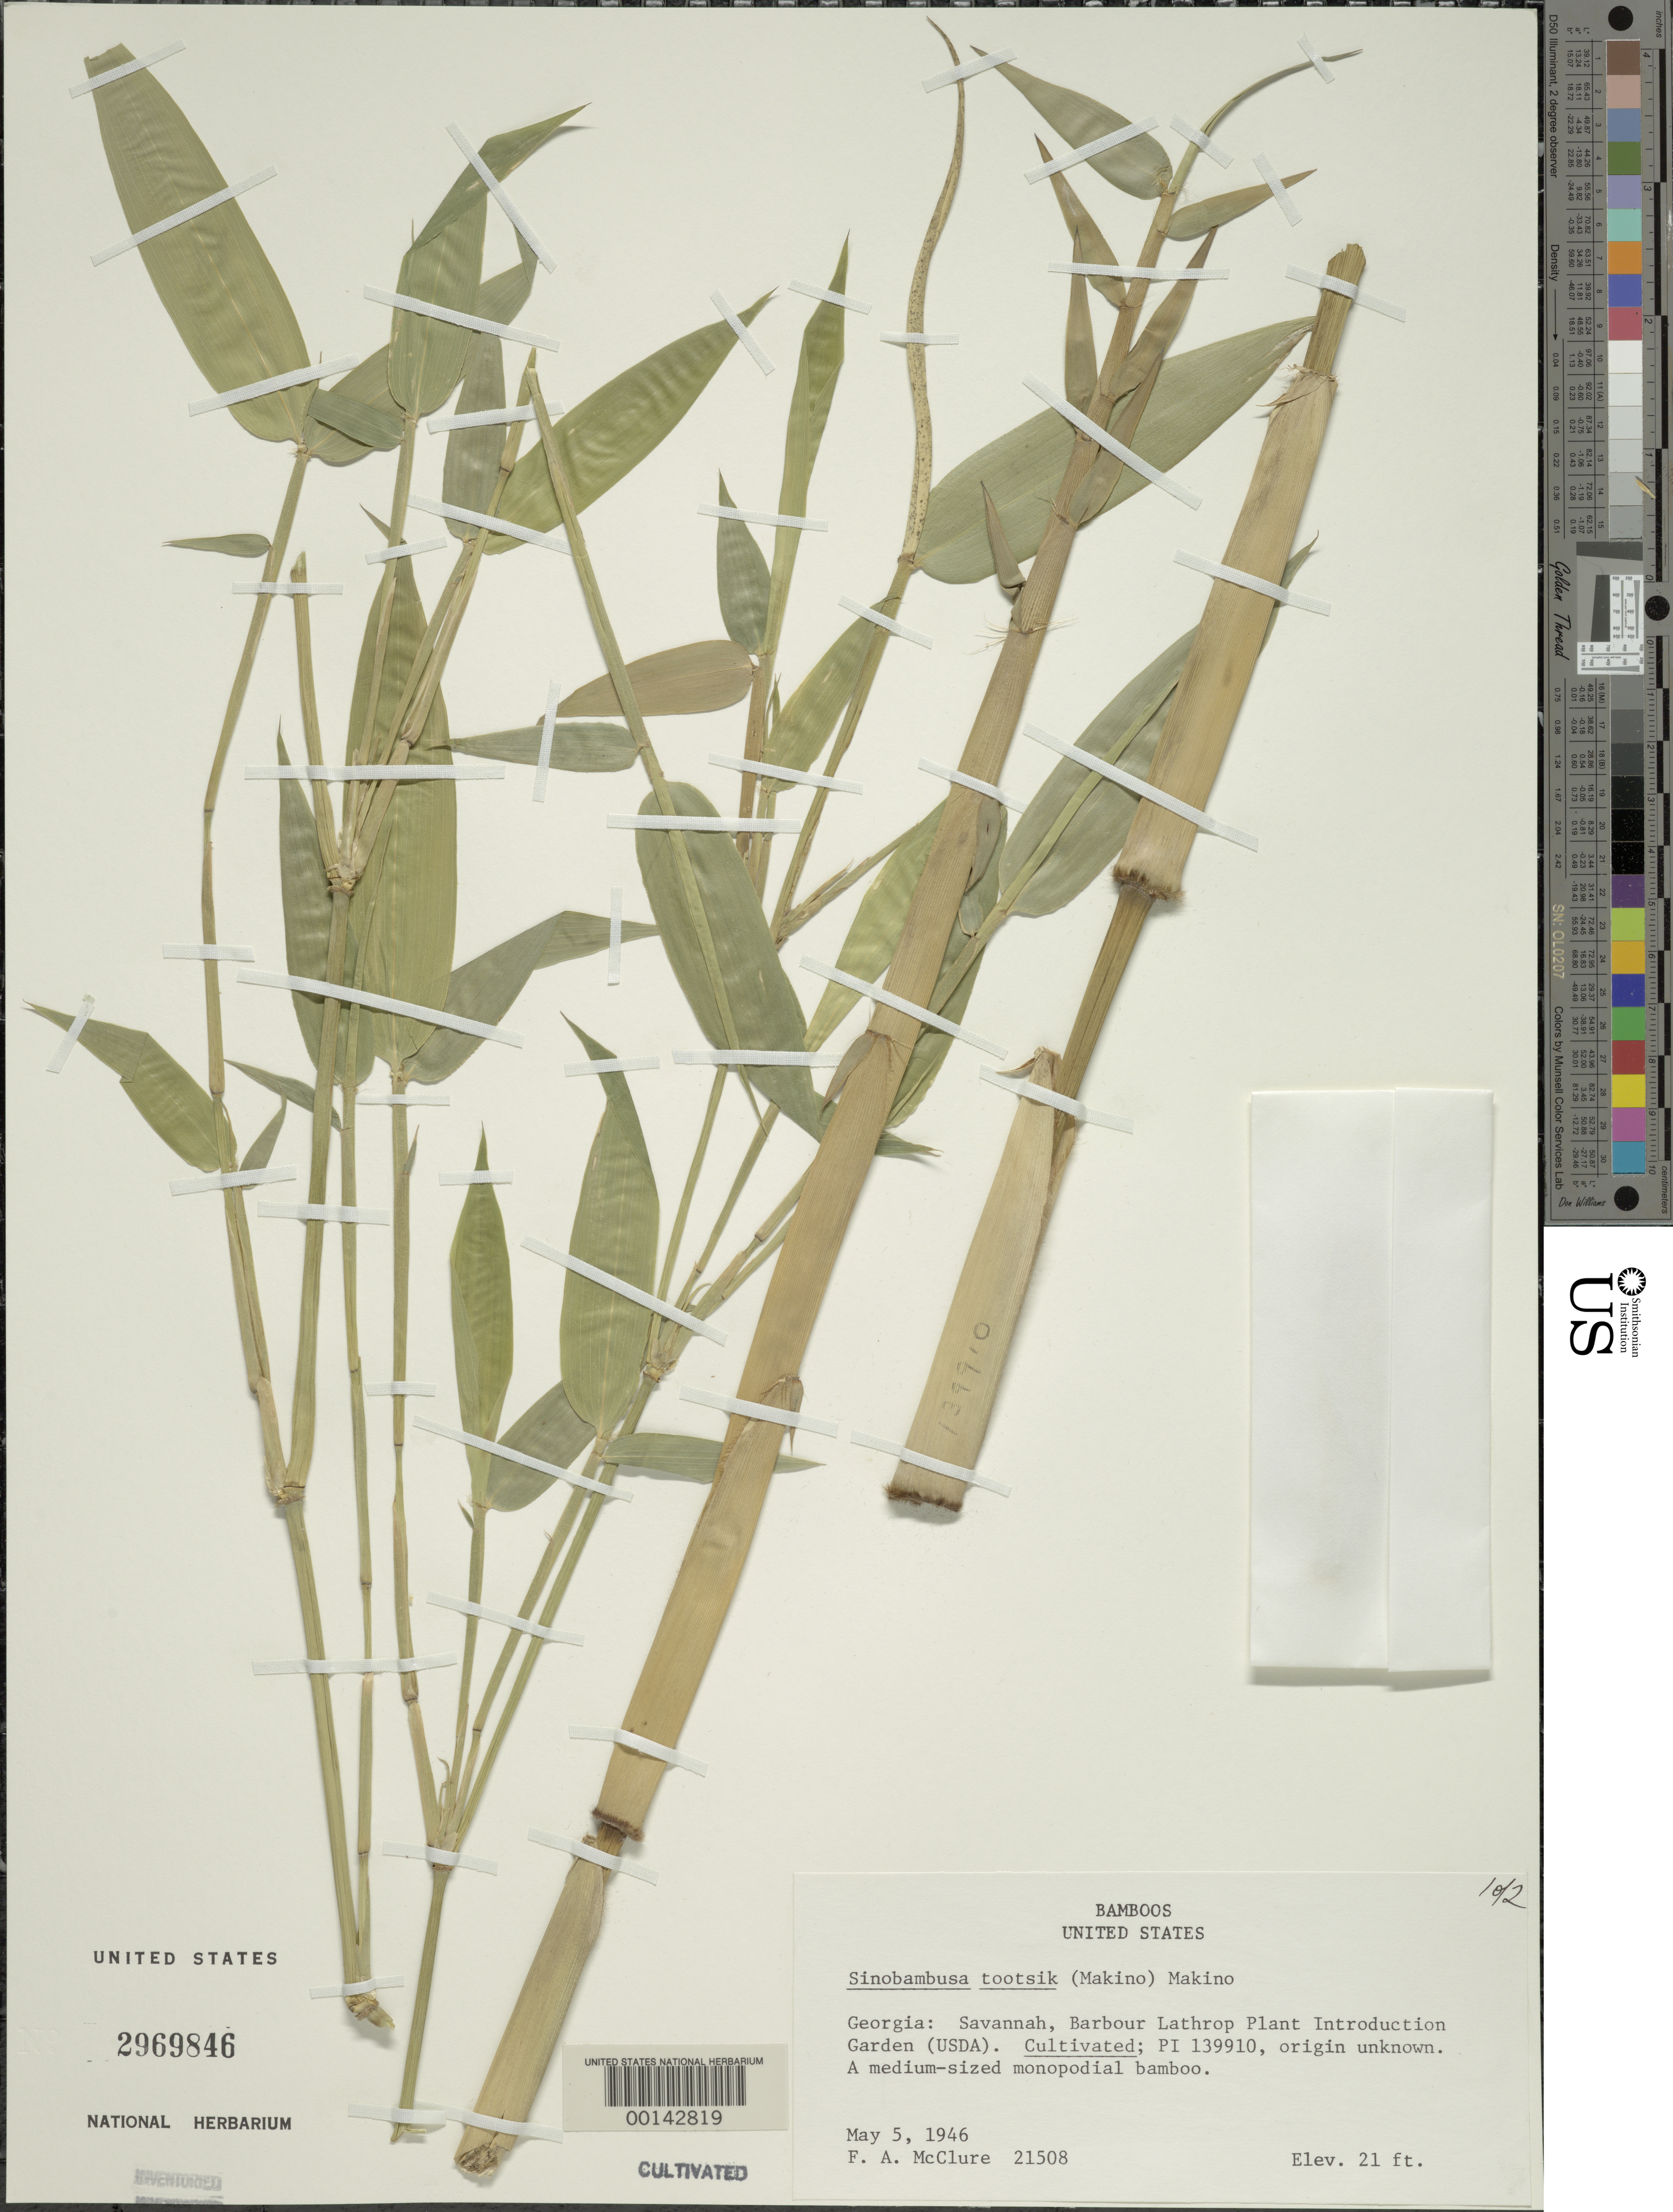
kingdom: Plantae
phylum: Tracheophyta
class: Liliopsida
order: Poales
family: Poaceae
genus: Sinobambusa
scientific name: Sinobambusa beecheyanus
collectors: F. A. McClure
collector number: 21508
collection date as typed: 05 May 1946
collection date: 1946-05-05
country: United States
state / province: Georgia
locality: Savannah usda pi stat.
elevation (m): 6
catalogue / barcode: US 2969846